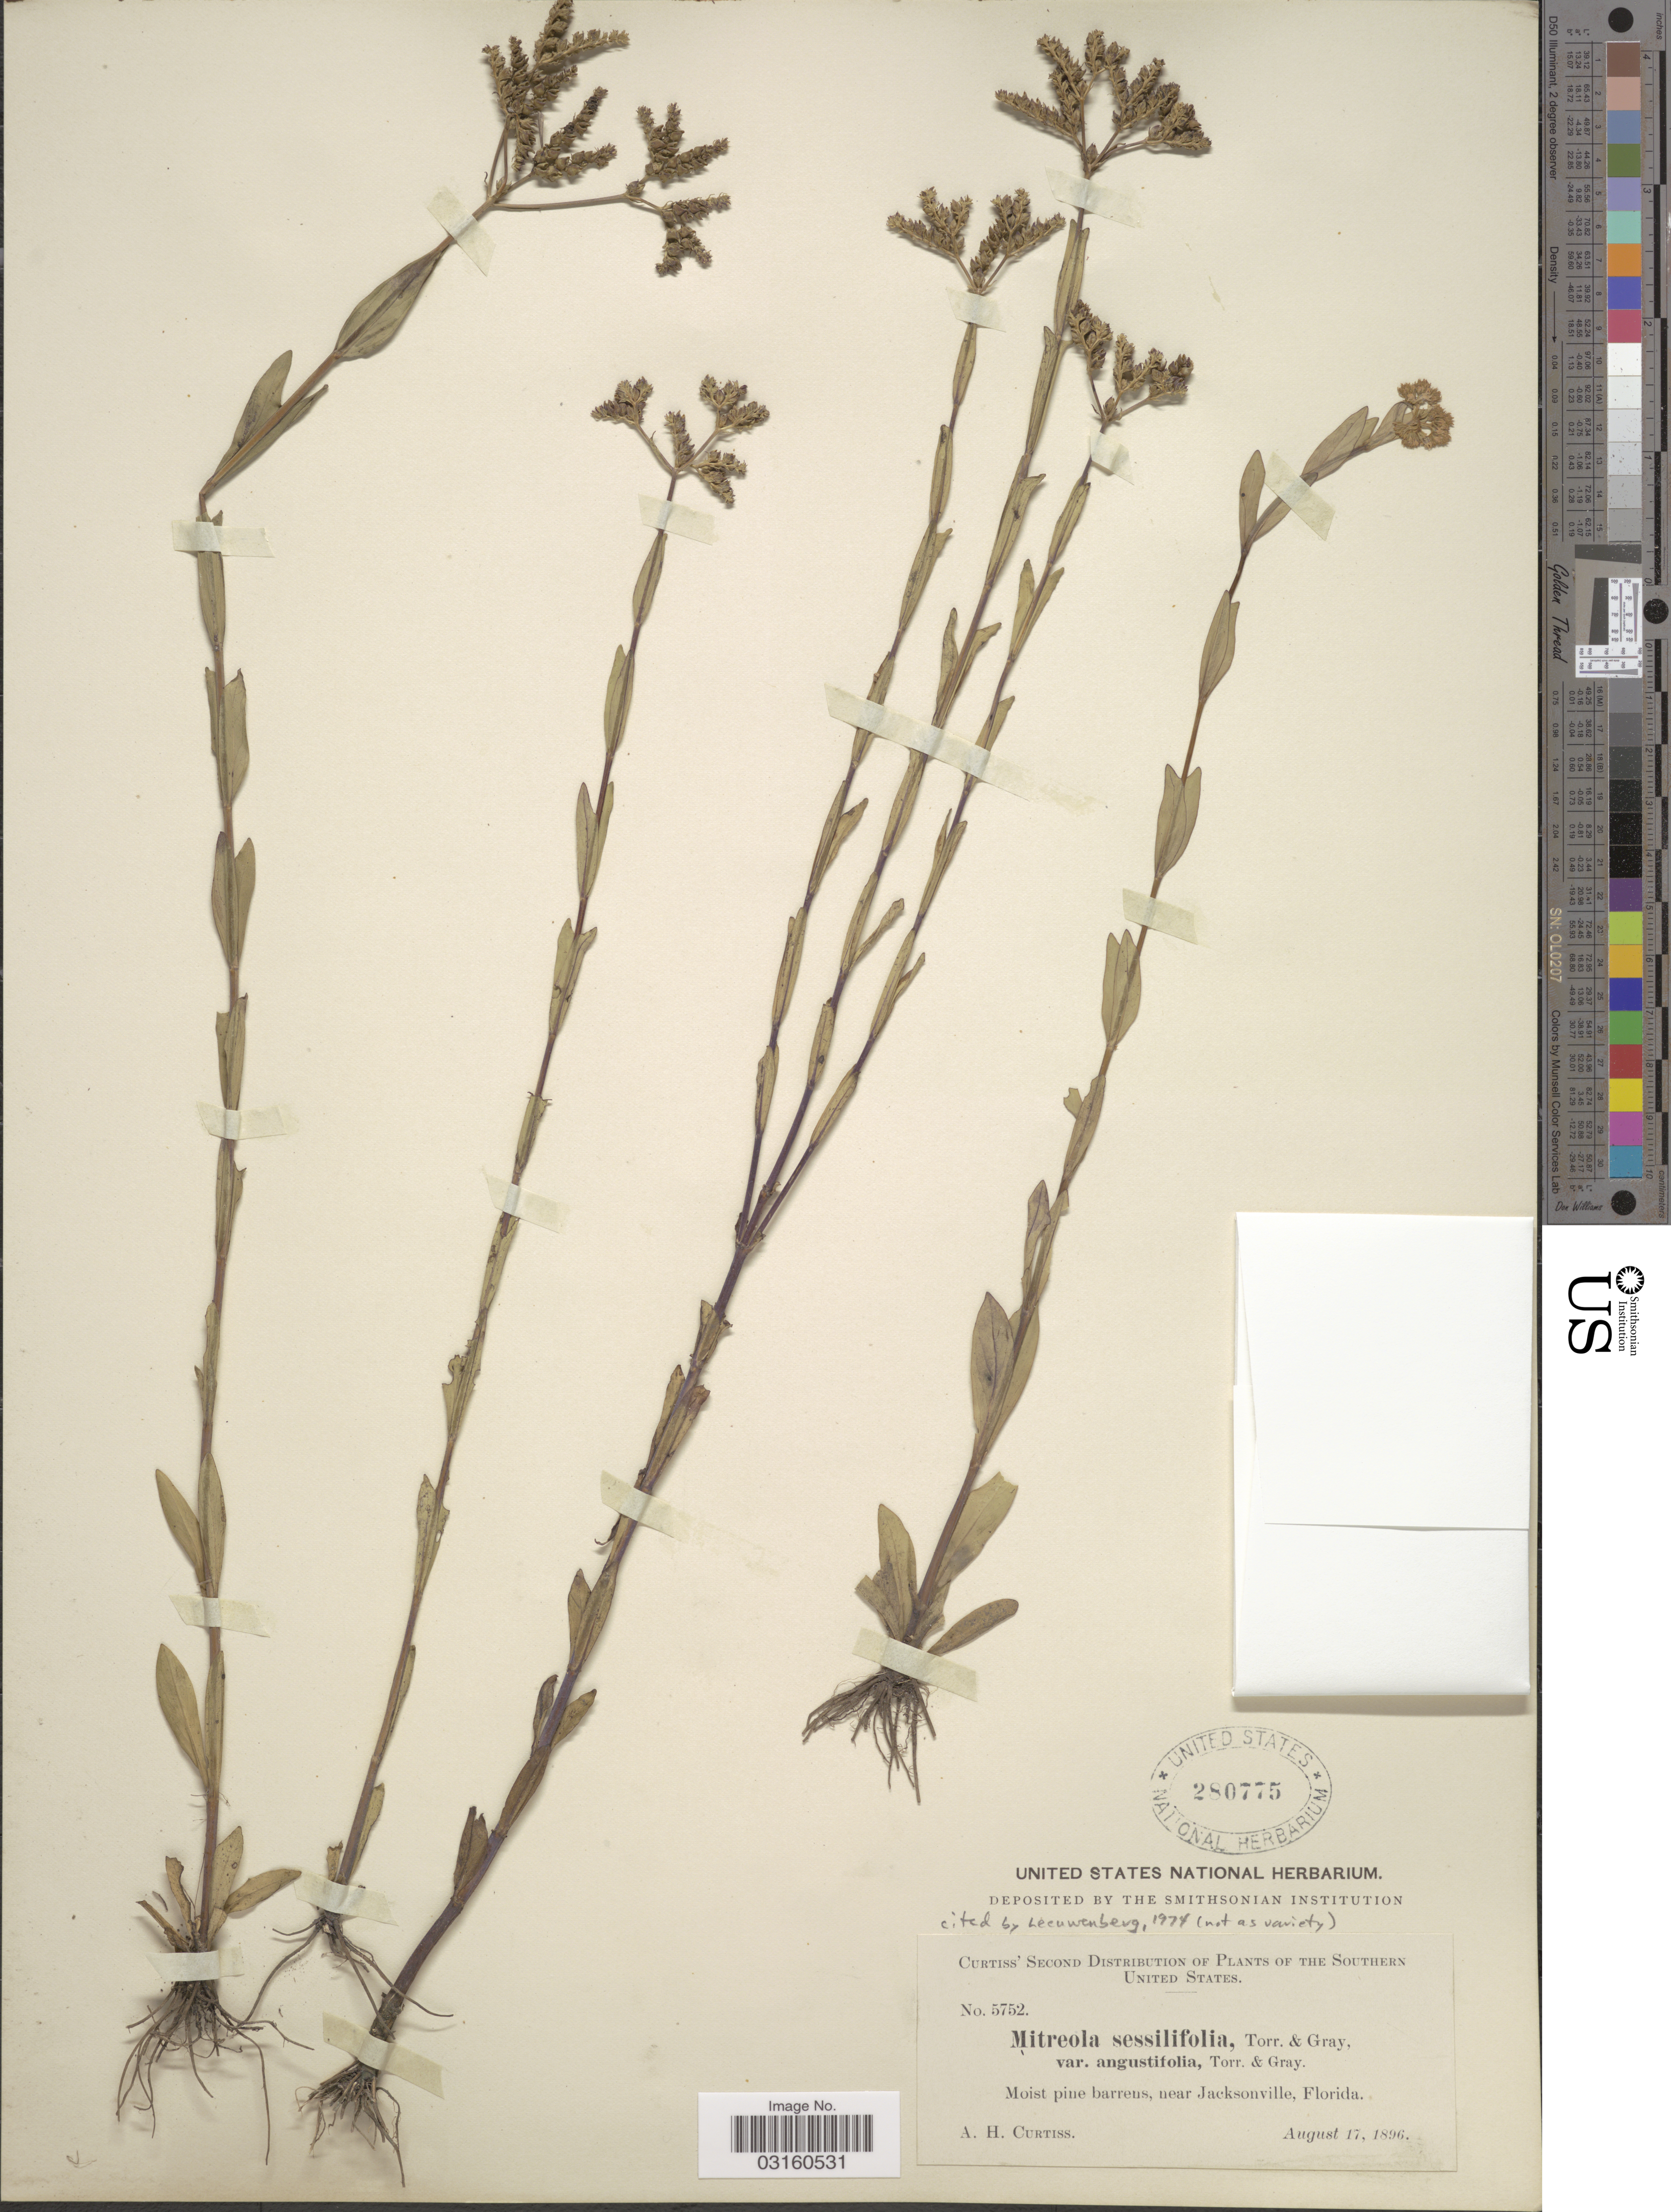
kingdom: Plantae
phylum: Tracheophyta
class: Magnoliopsida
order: Gentianales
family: Loganiaceae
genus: Mitreola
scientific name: Mitreola sessilifolia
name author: (J.F. Gmel.) G. Don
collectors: A. H. Curtiss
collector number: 5752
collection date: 1896-08-17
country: United States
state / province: Florida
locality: Southern United States. Moist pine barrens, near Jacksonville.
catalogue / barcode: US 280775